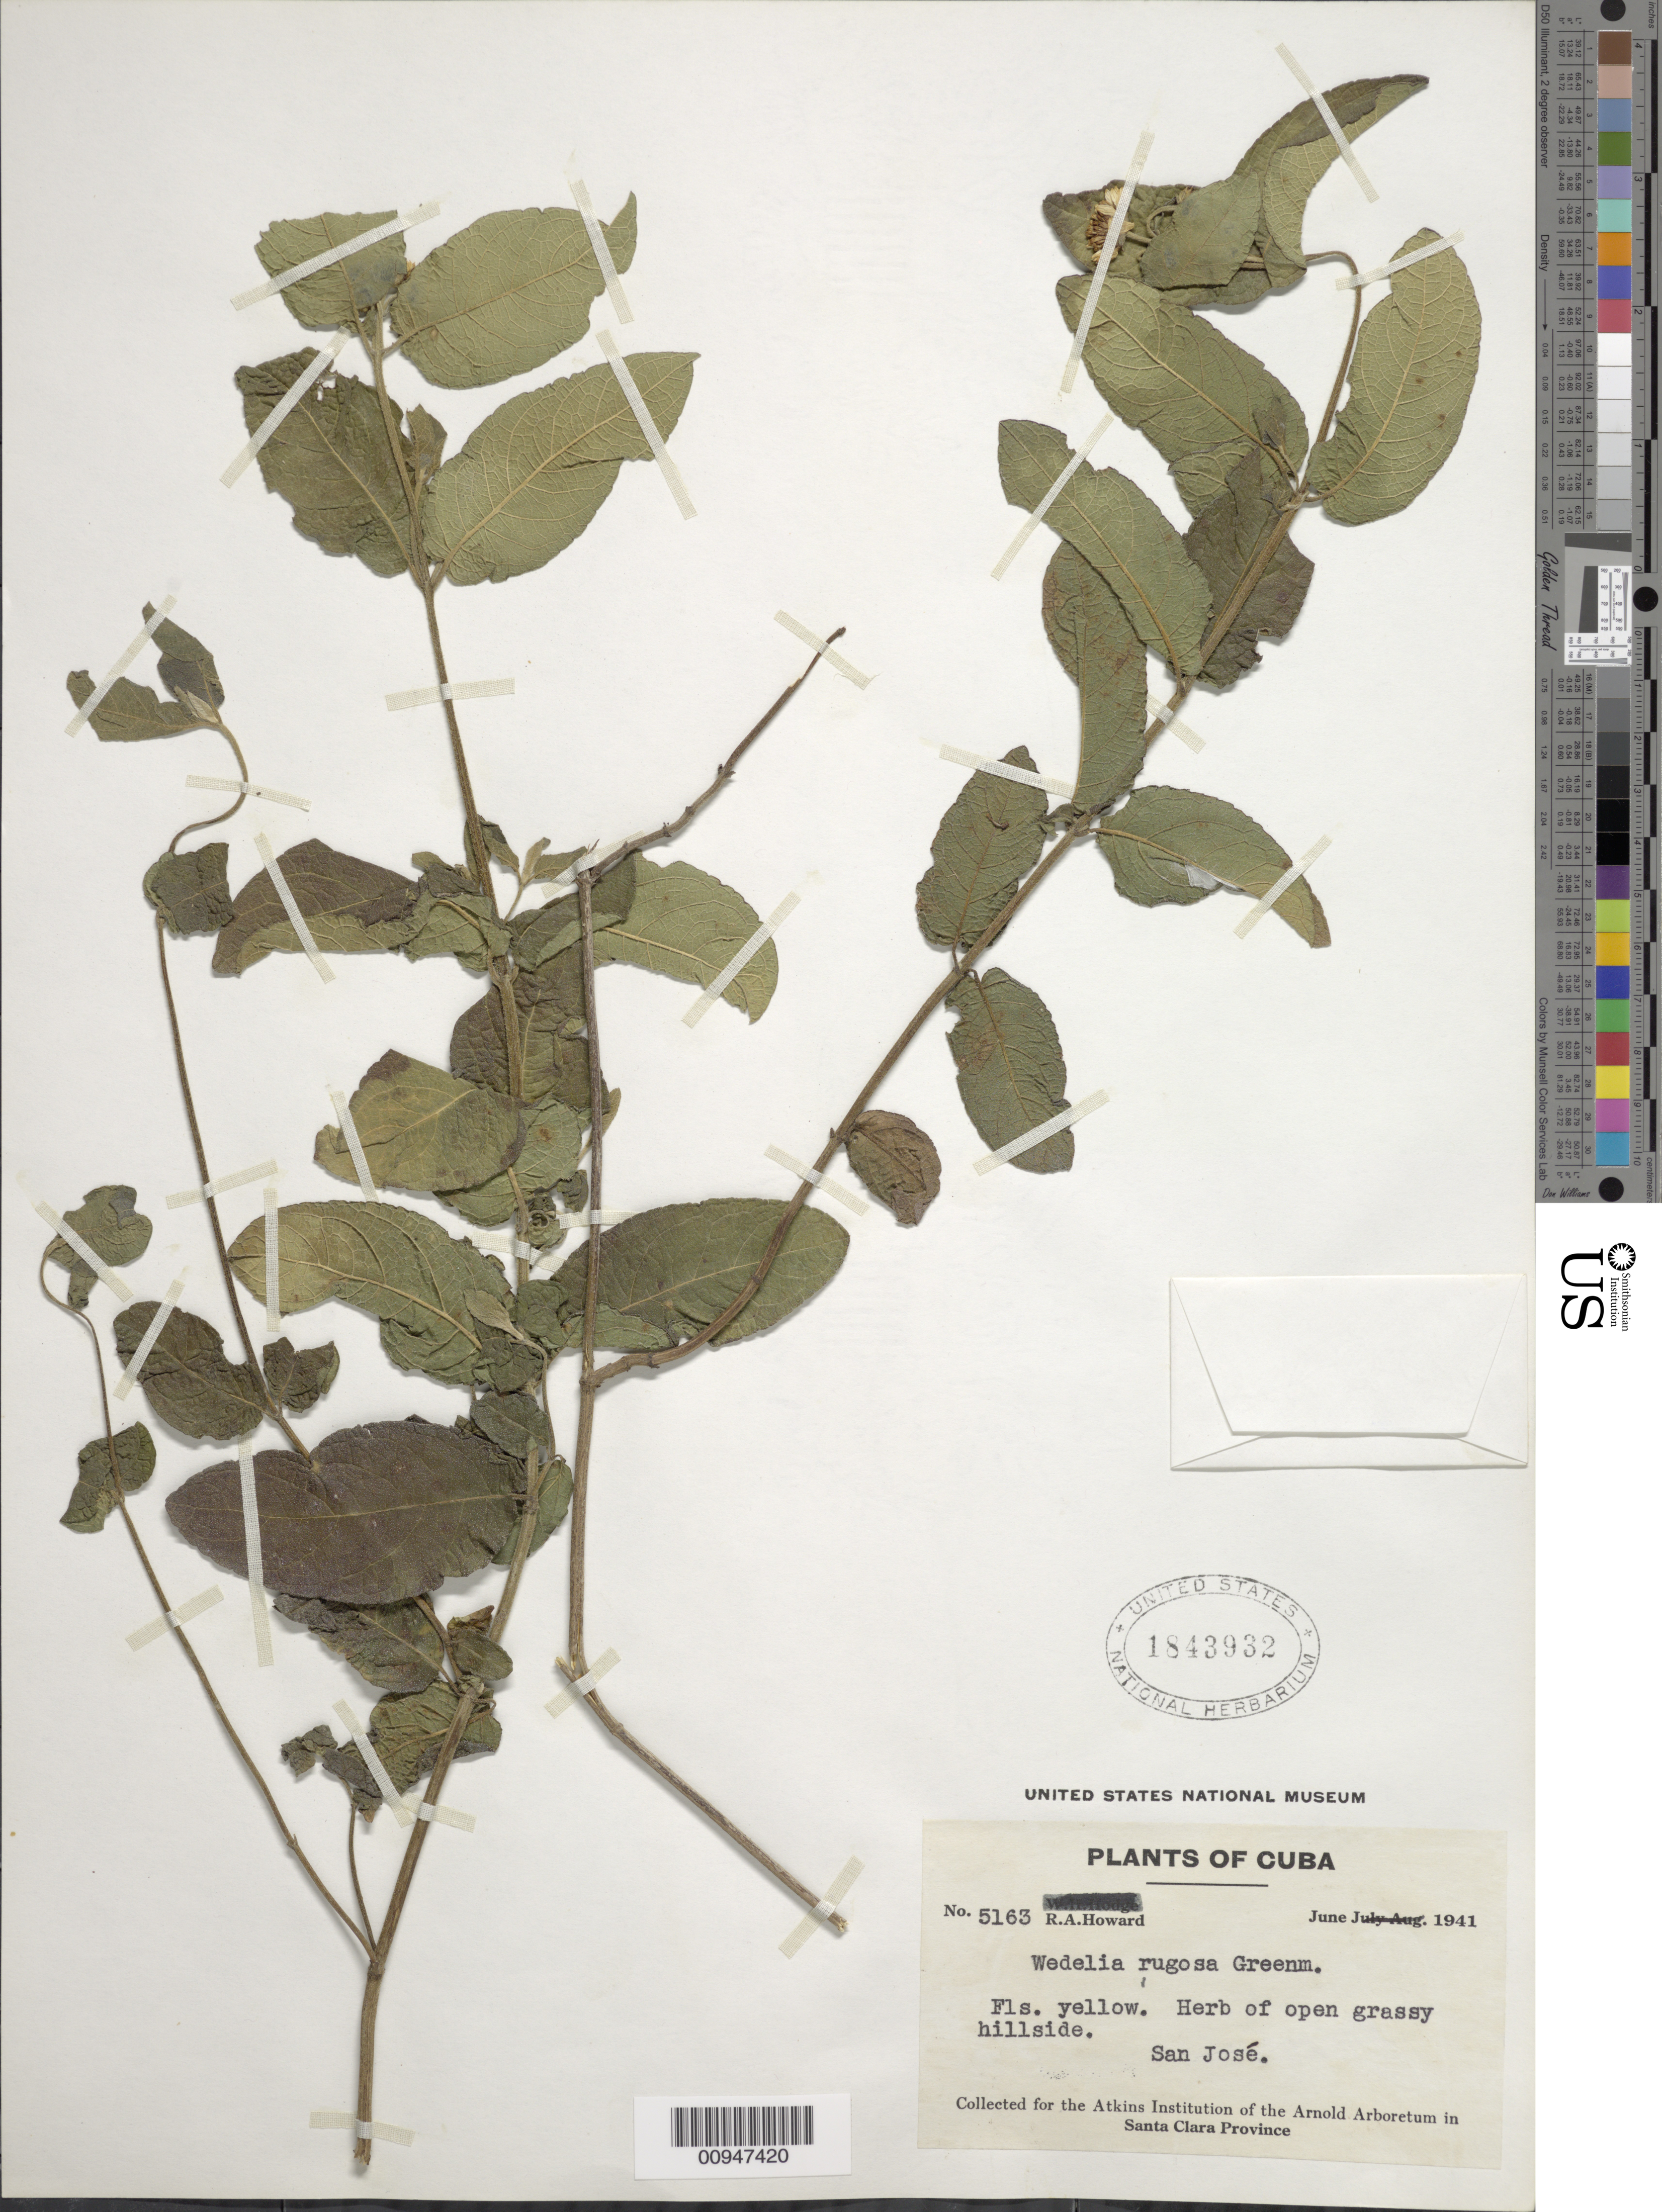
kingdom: Plantae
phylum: Tracheophyta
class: Magnoliopsida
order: Asterales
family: Asteraceae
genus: Wedelia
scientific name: Wedelia rugosa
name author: Greenm.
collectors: R. A. Howard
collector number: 5163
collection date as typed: Jun 1941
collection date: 1941-06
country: Cuba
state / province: Las Villas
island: Cuba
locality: San José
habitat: Open grassy hillside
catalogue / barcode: US 1843932